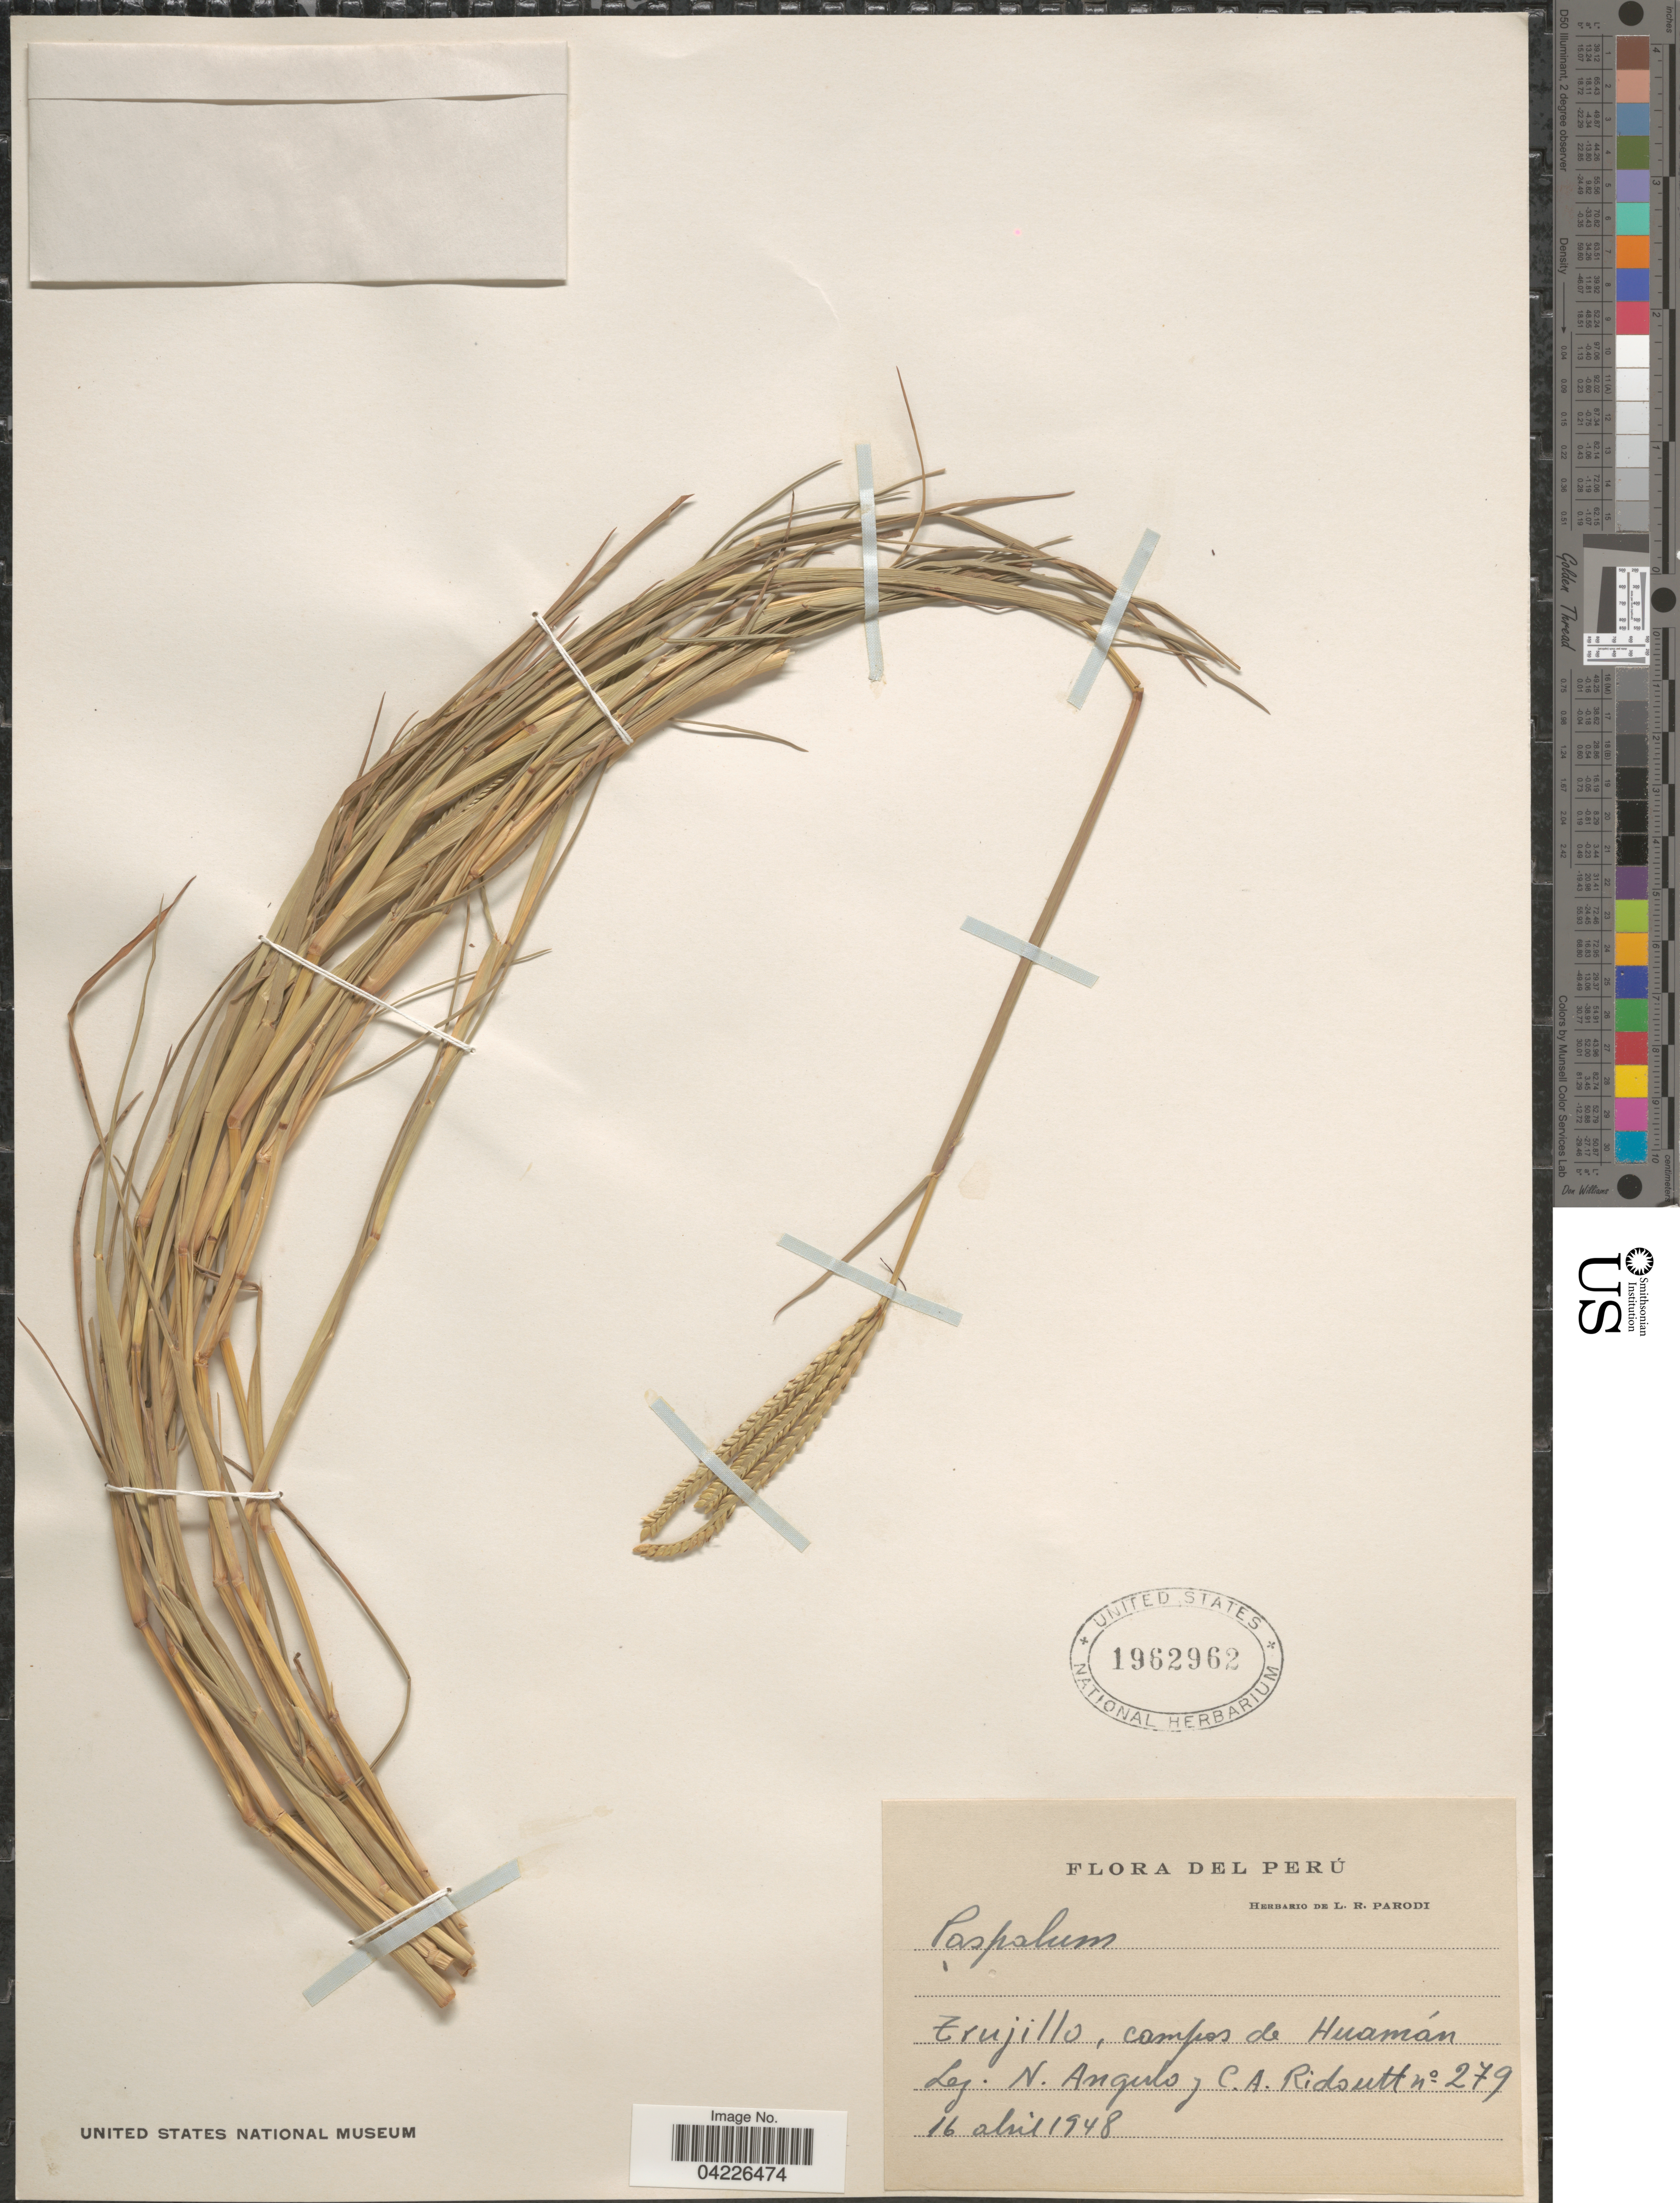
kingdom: Plantae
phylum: Tracheophyta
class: Liliopsida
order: Poales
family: Poaceae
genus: Paspalum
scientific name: Paspalum vaginatum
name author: Sw.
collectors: N. Angulo & C. Ridoutt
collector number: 279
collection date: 1948-04-16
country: Peru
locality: Trujillo, campos de Huamán.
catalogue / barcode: US 1962962